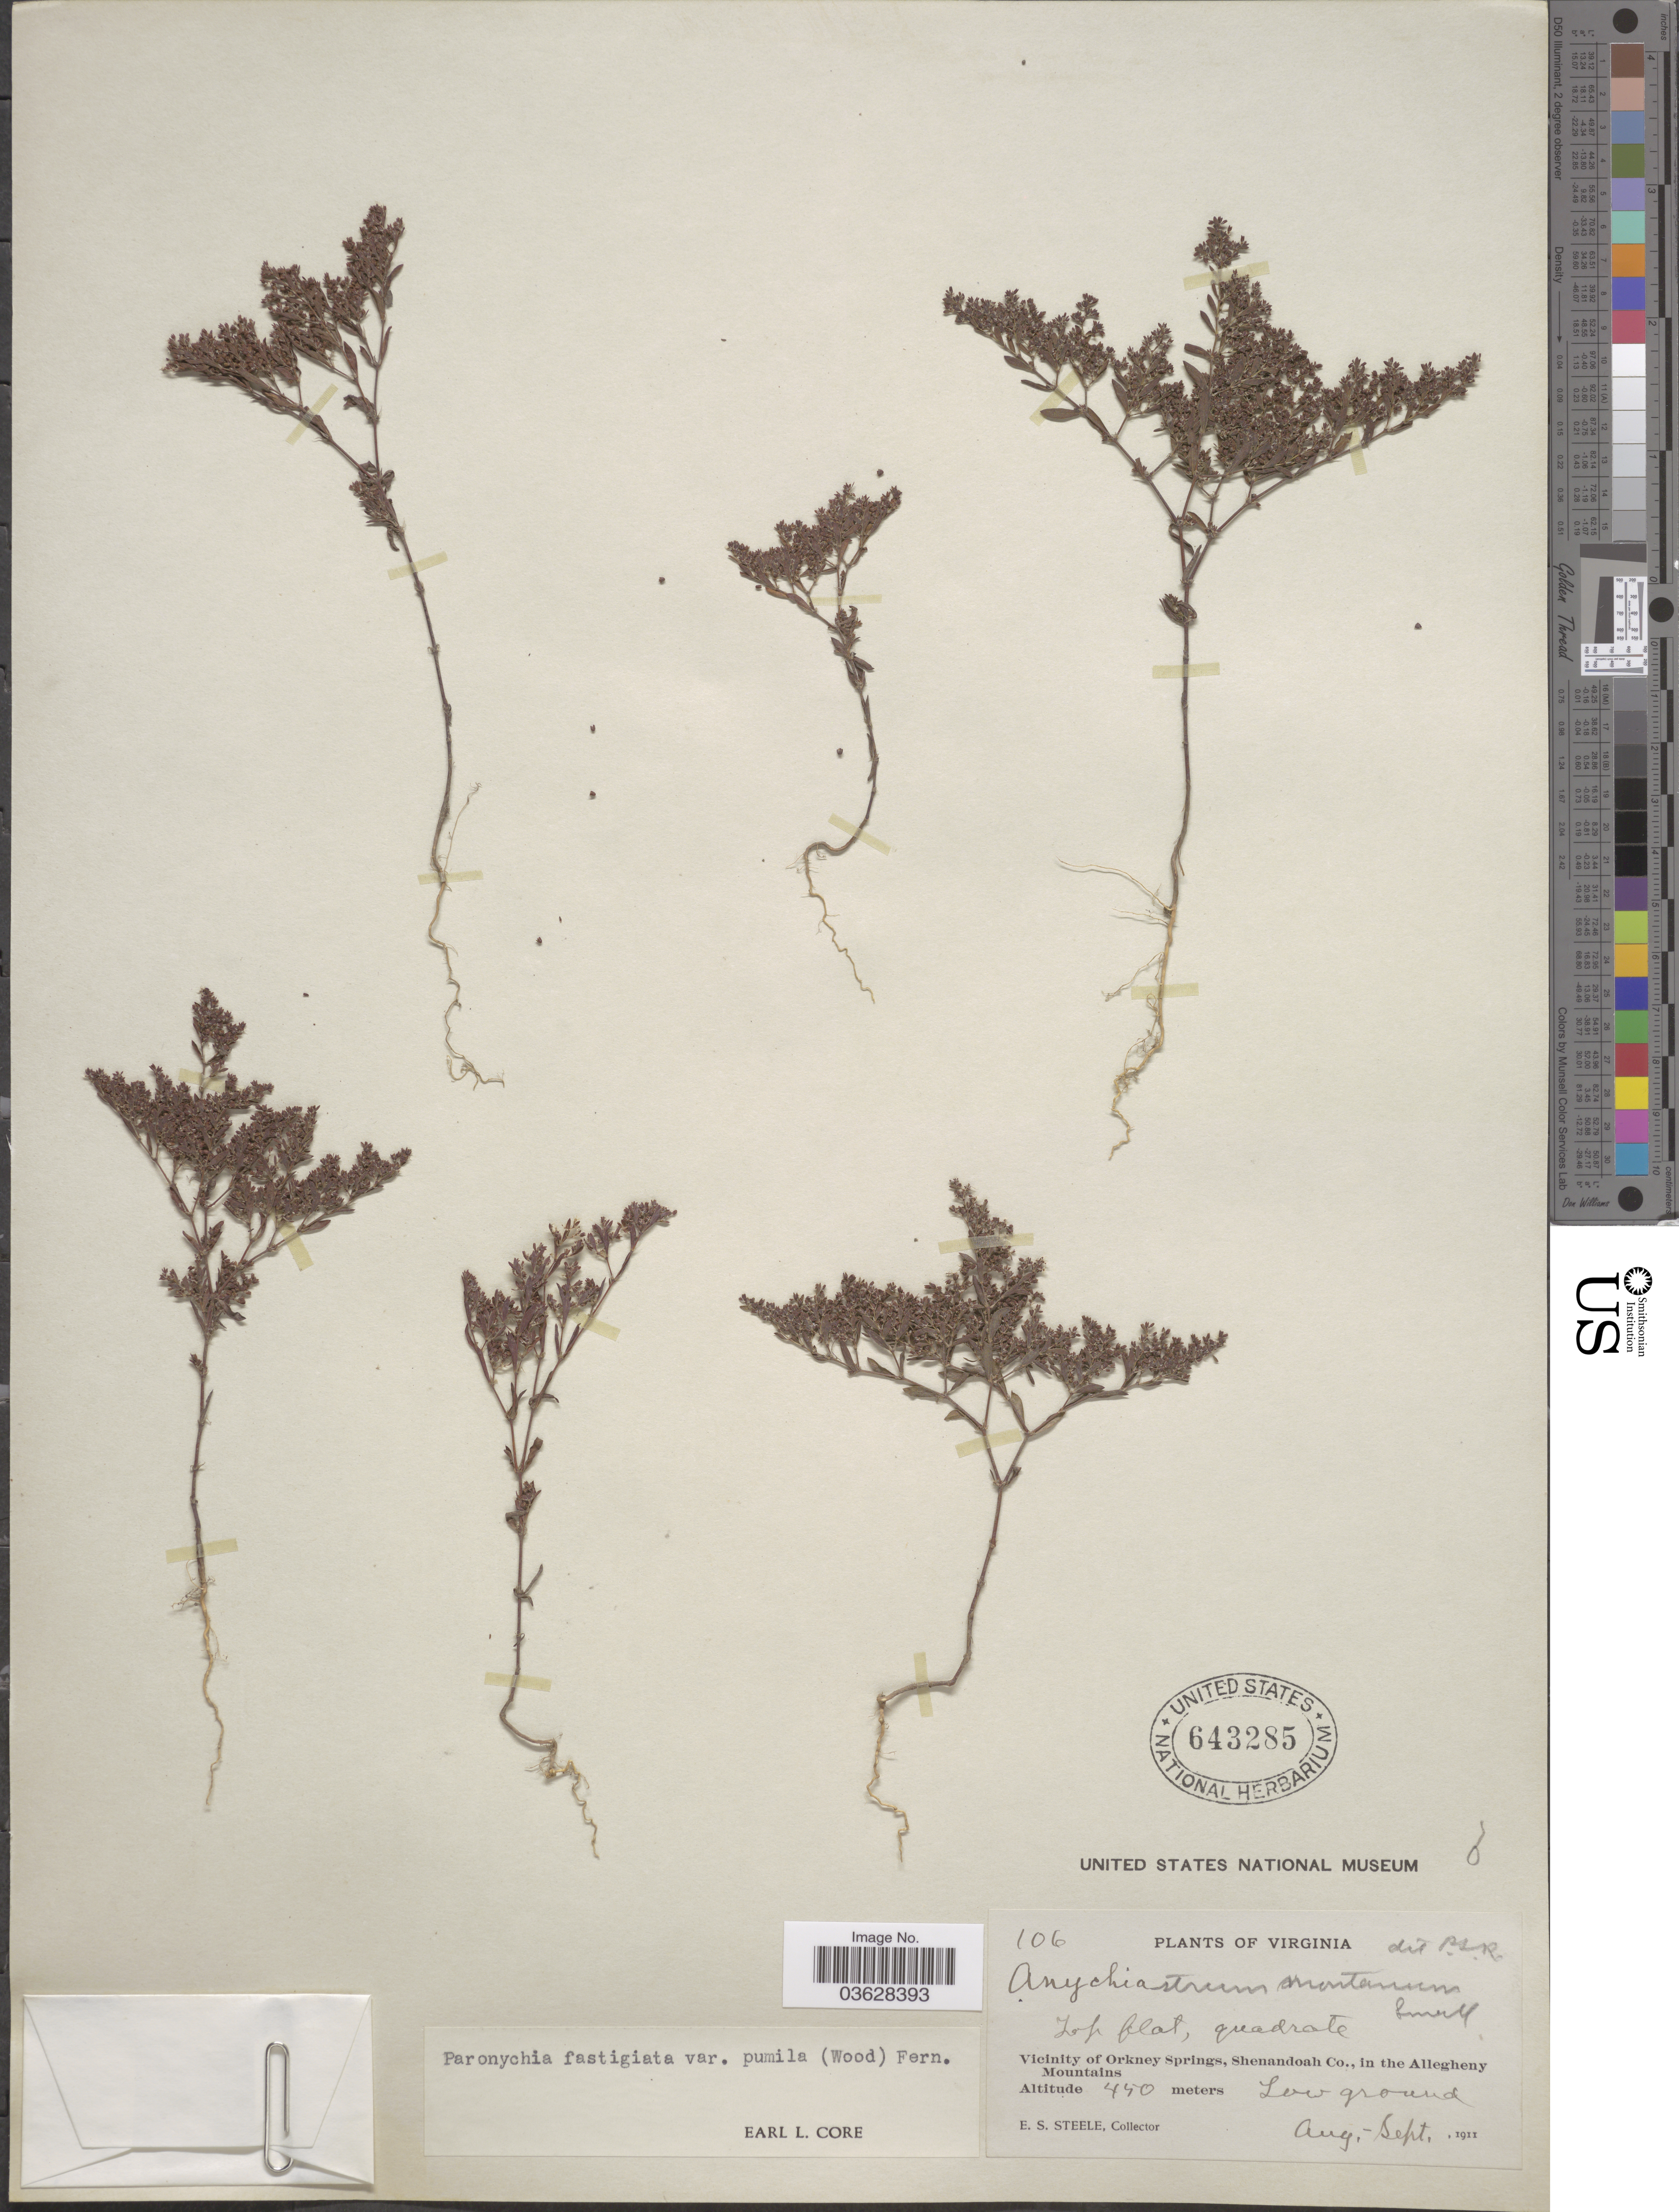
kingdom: Plantae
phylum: Tracheophyta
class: Magnoliopsida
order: Caryophyllales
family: Caryophyllaceae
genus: Paronychia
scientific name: Paronychia fastigiata var. pumila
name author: (Alph. Wood) Fernald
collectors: E. Steele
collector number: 106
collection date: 1911-08/1911-09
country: United States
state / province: Virginia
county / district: Shenandoah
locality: Vicinity of Orkney Springs, Shenandoah Co., in the Allegheny Mountains.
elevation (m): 450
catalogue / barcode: US 643285